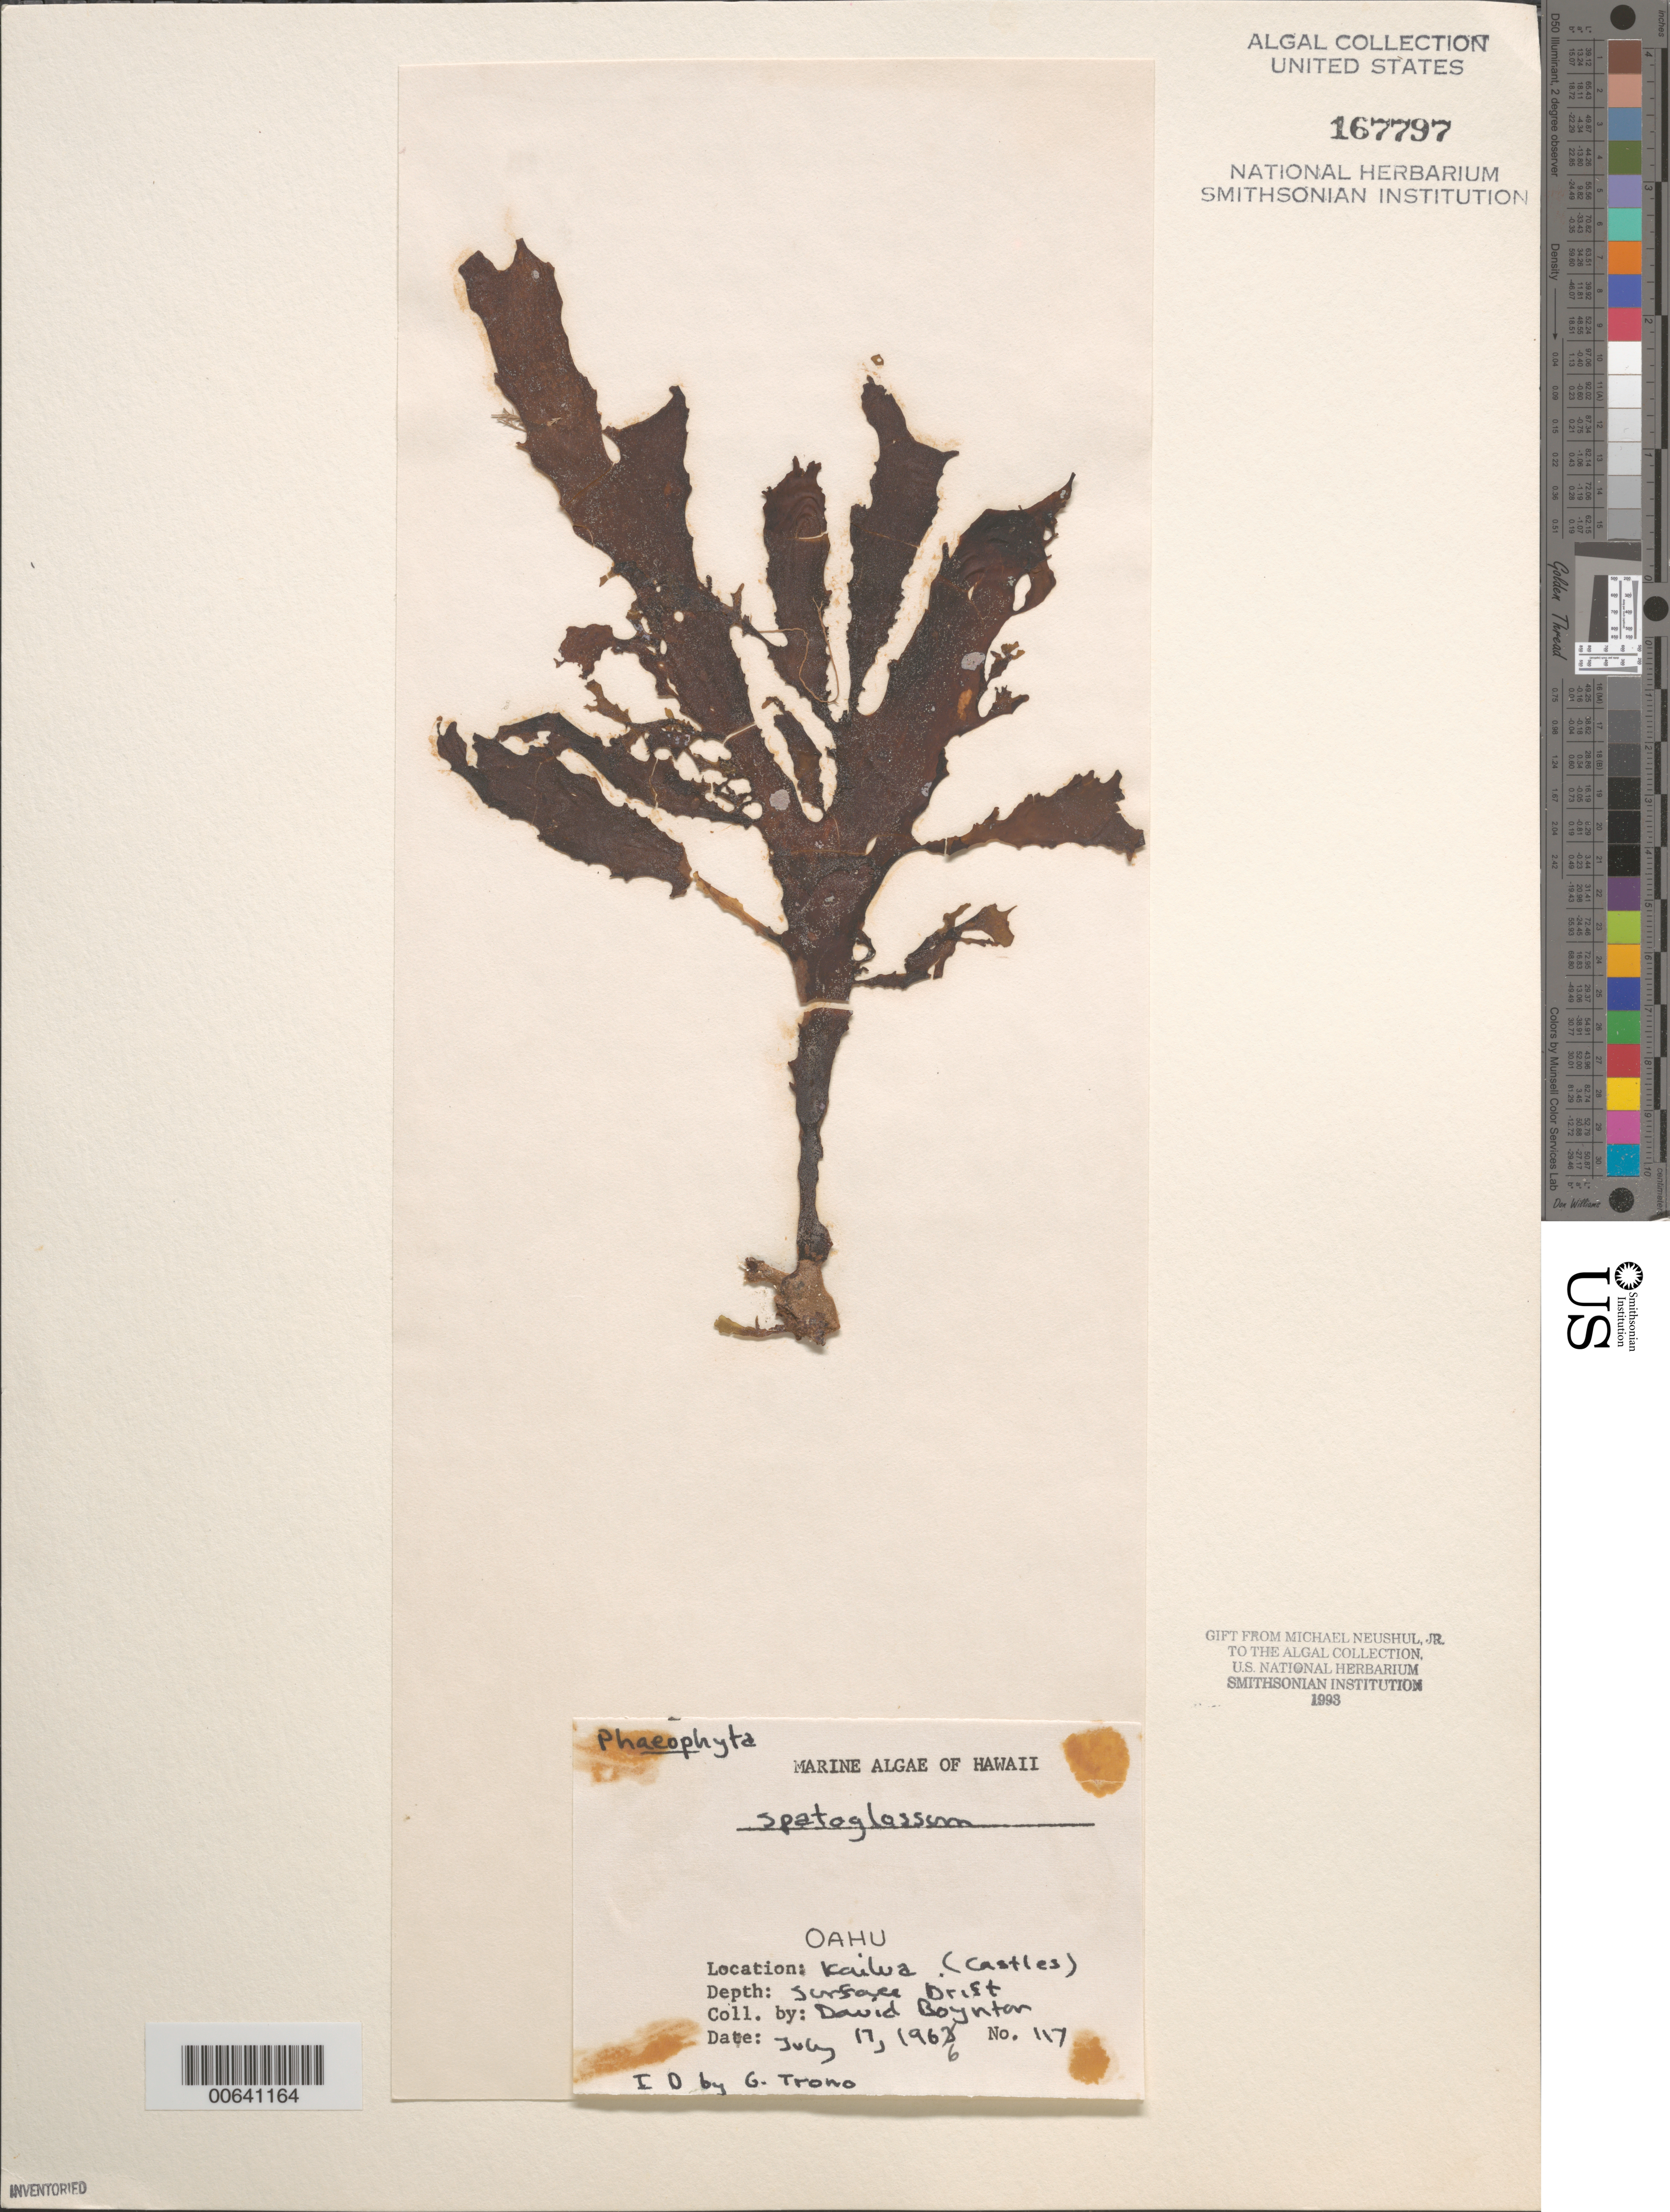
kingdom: Chromista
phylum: Ochrophyta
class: Phaeophyceae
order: Dictyotales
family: Dictyotaceae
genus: Spatoglossum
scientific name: Spatoglossum sp.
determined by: Trono, Gavino C., Jr.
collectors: D. Boynton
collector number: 117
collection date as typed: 17 Jul 1966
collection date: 1966-07-17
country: United States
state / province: Hawaii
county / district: Honolulu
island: Oahu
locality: Kailua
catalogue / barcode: US 167797